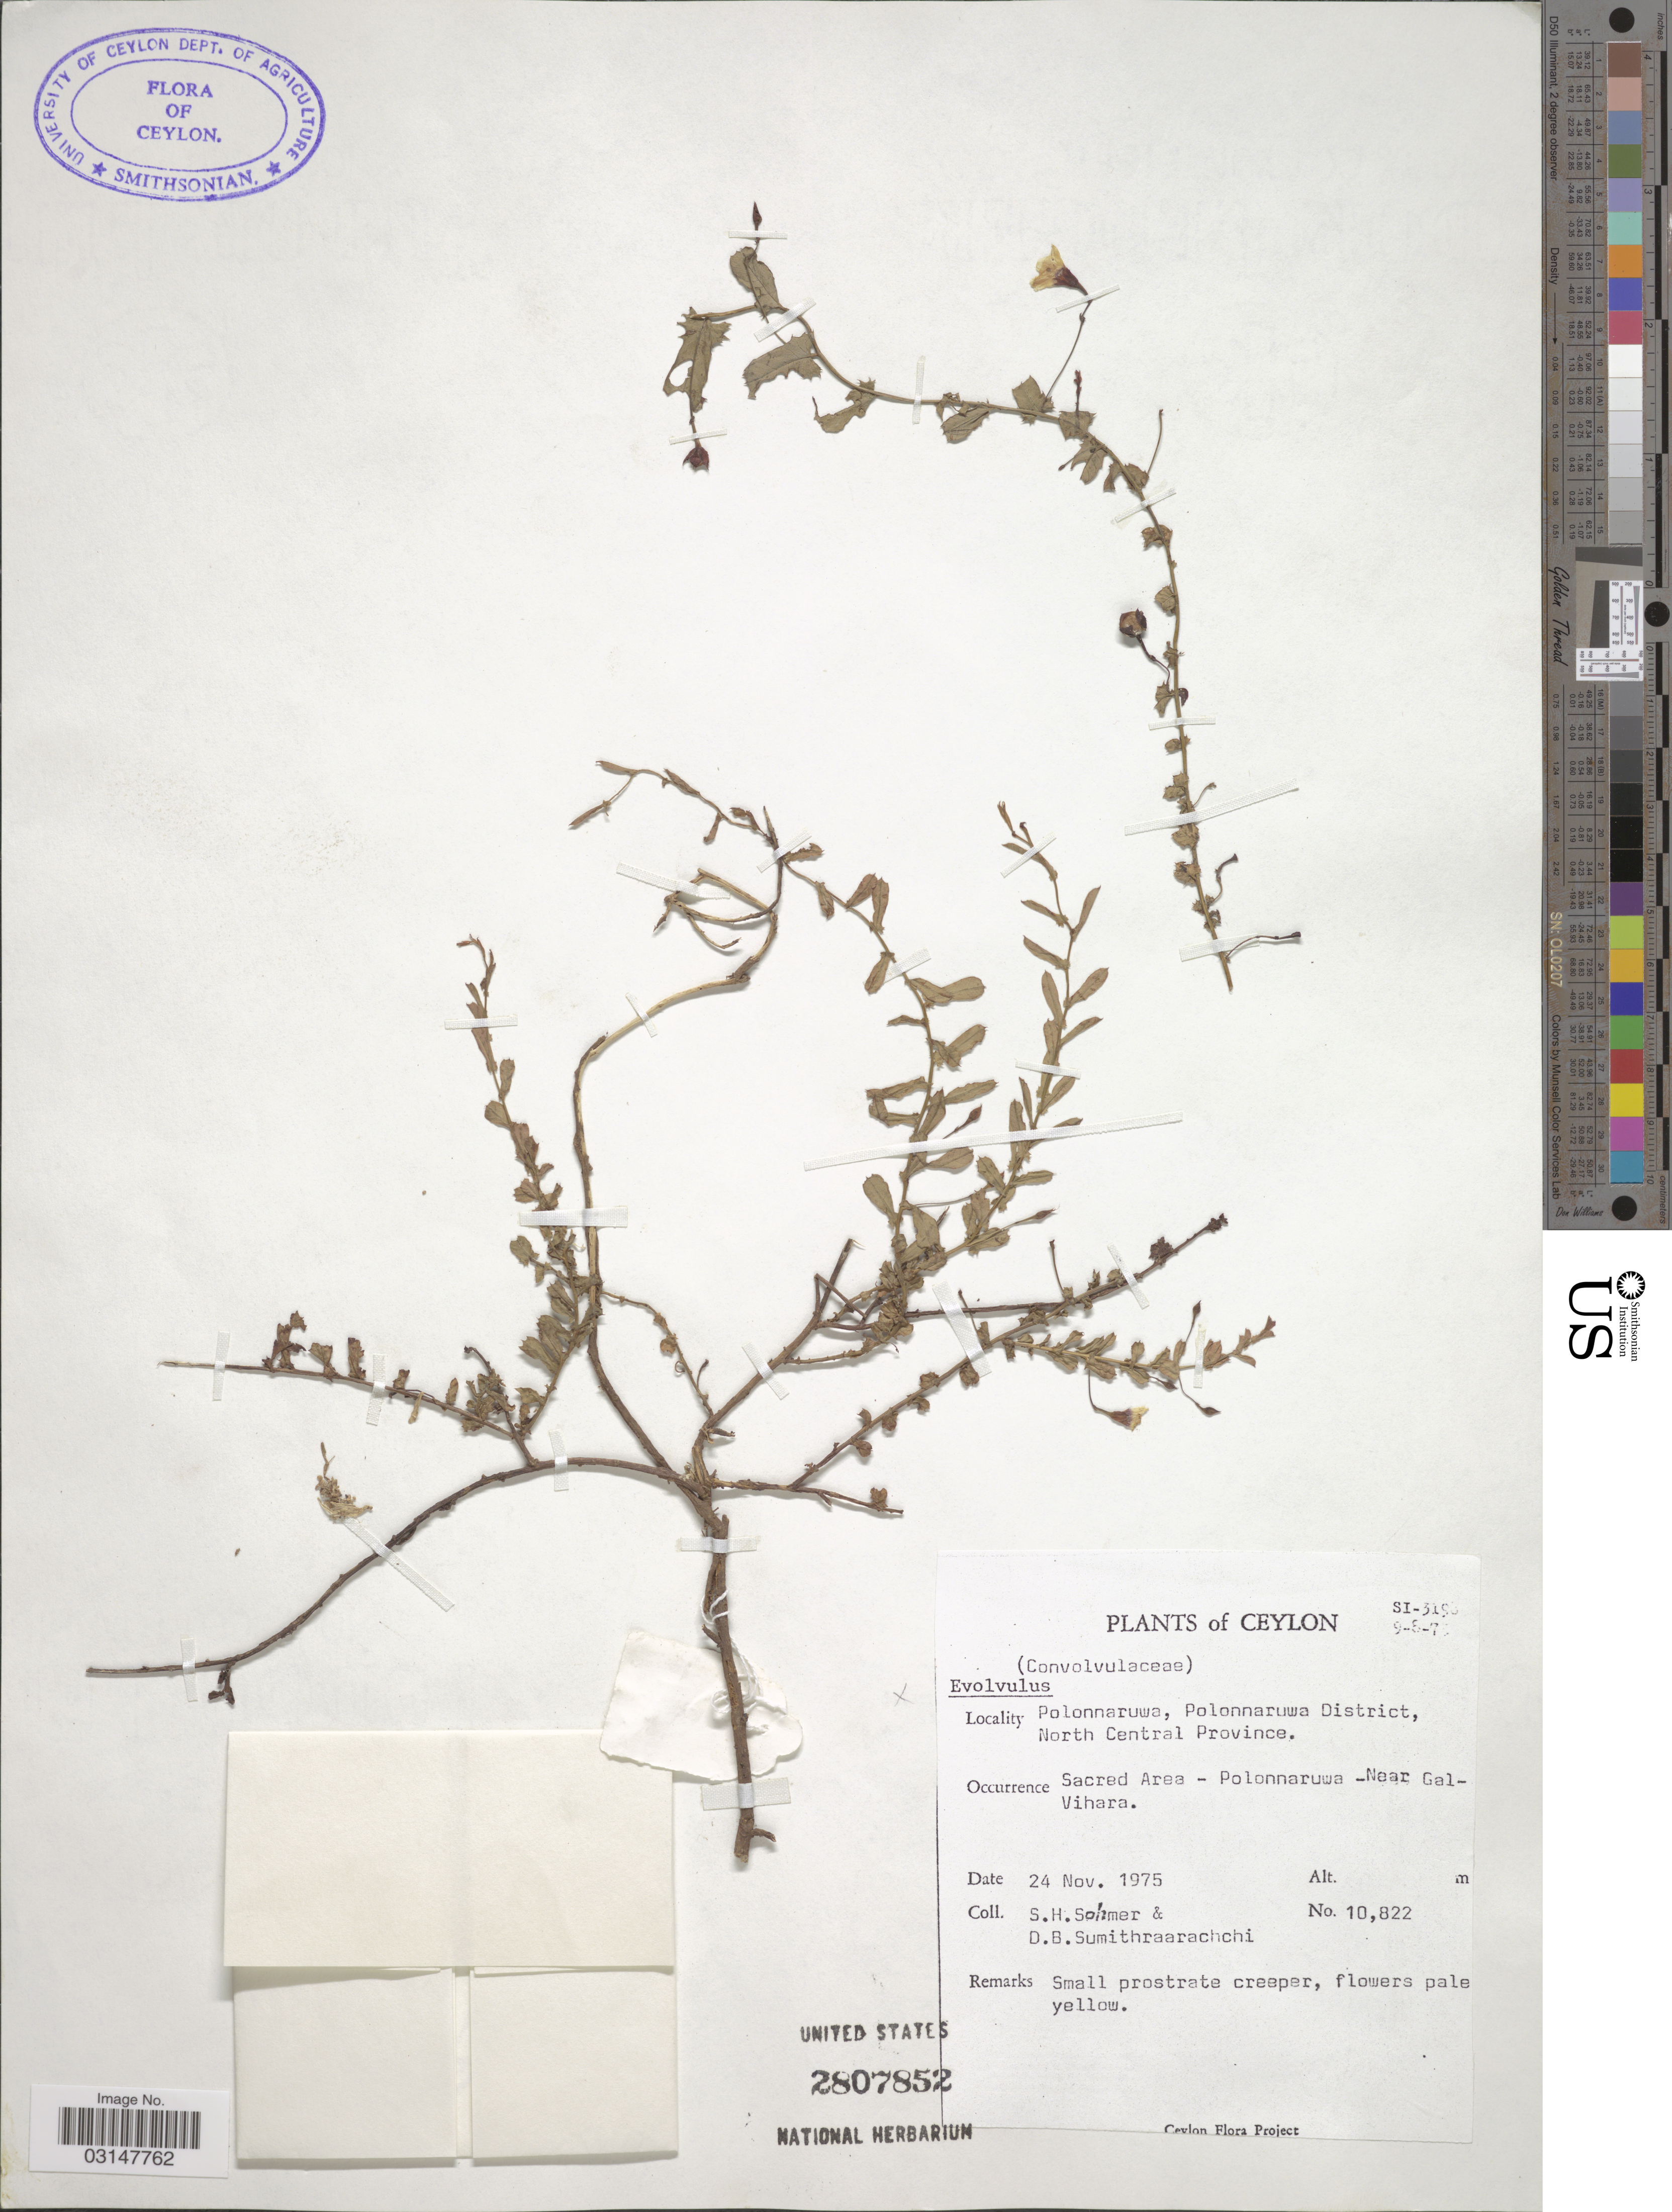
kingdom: Plantae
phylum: Tracheophyta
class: Magnoliopsida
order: Solanales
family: Convolvulaceae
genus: Xenostegia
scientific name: Xenostegia tridentata subsp. tridentata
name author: (L.) D.F. Austin & Staples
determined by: Strong, Mark T., (BOT), Smithsonian Institution - National Museum of Natural History (UNITED STATES)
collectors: S. H. Sohmer & D. B. Sumithraarachchi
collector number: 10822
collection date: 1975-11-24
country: Sri Lanka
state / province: North Central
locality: Ceylon. Polonnaruwa, Polonnaruwa District. Sacred Area - Polonnaruwa - Near Gal-Vihara.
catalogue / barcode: US 2807852